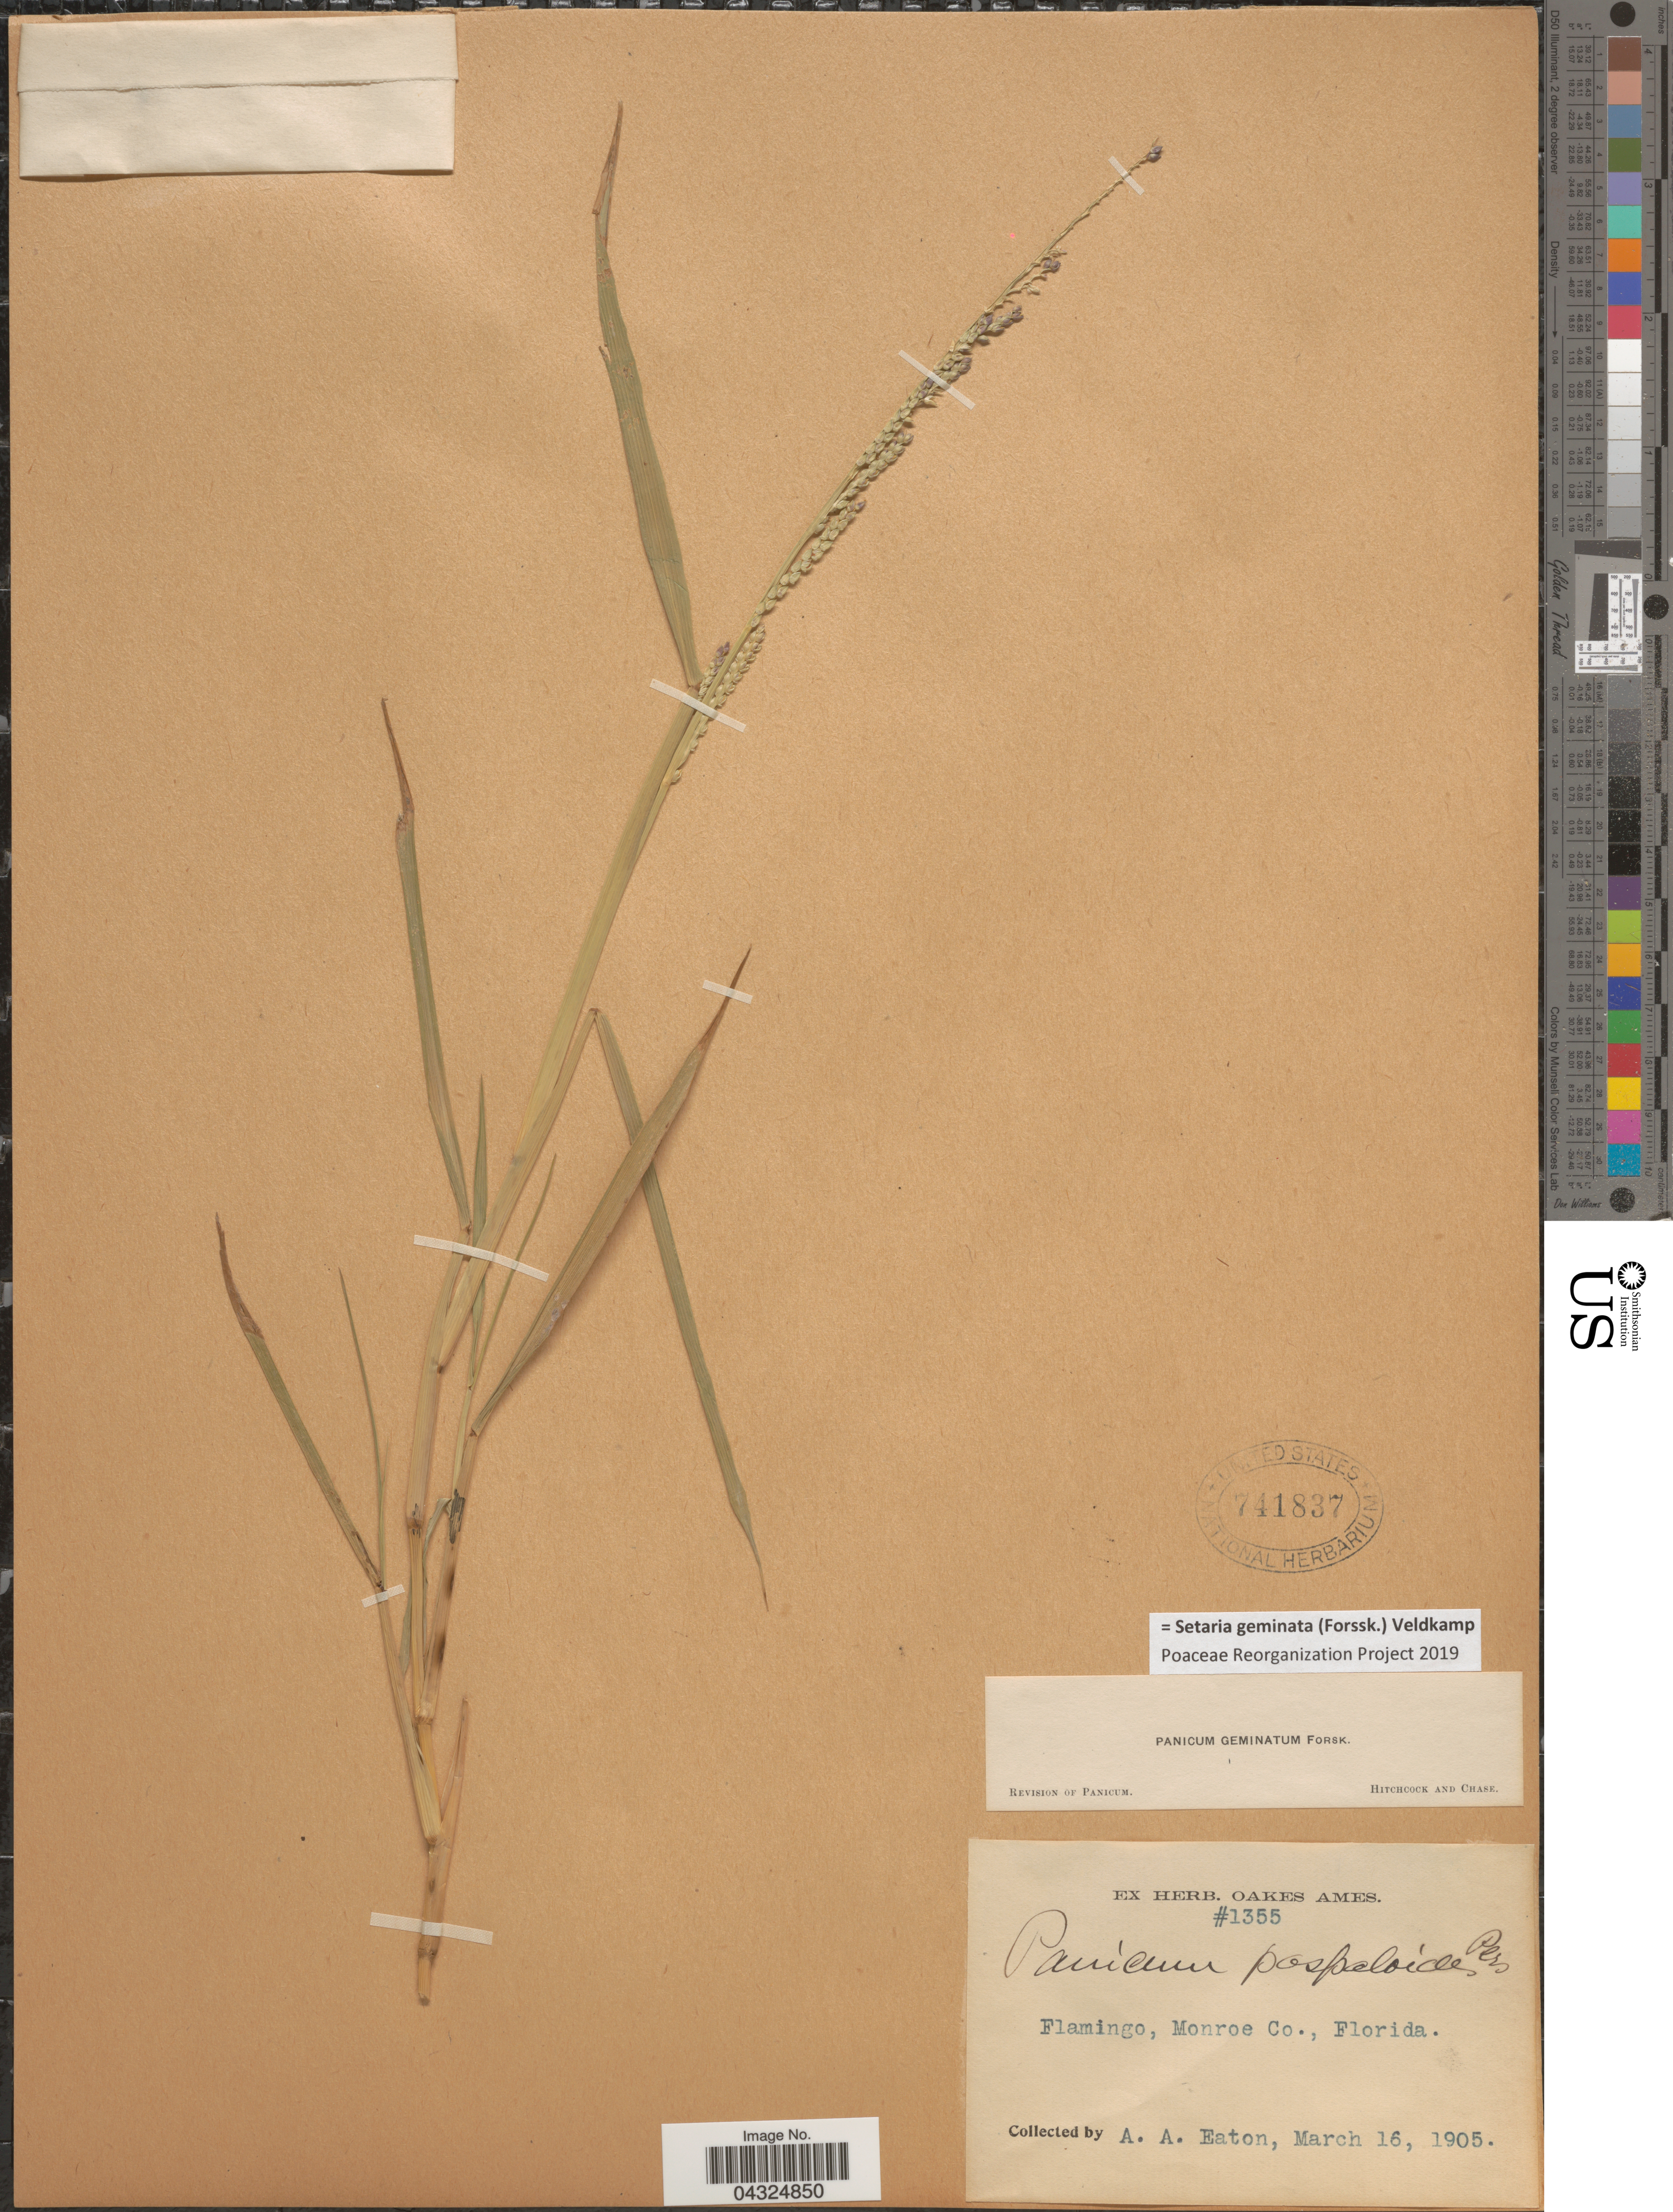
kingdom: Plantae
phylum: Tracheophyta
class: Liliopsida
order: Poales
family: Poaceae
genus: Setaria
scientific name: Setaria geminata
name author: (Forssk.) Veldkamp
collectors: A. A. Eaton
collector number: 1355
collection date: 1905-03-16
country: United States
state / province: Florida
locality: Flamingo, Monroe Co.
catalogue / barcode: US 741837